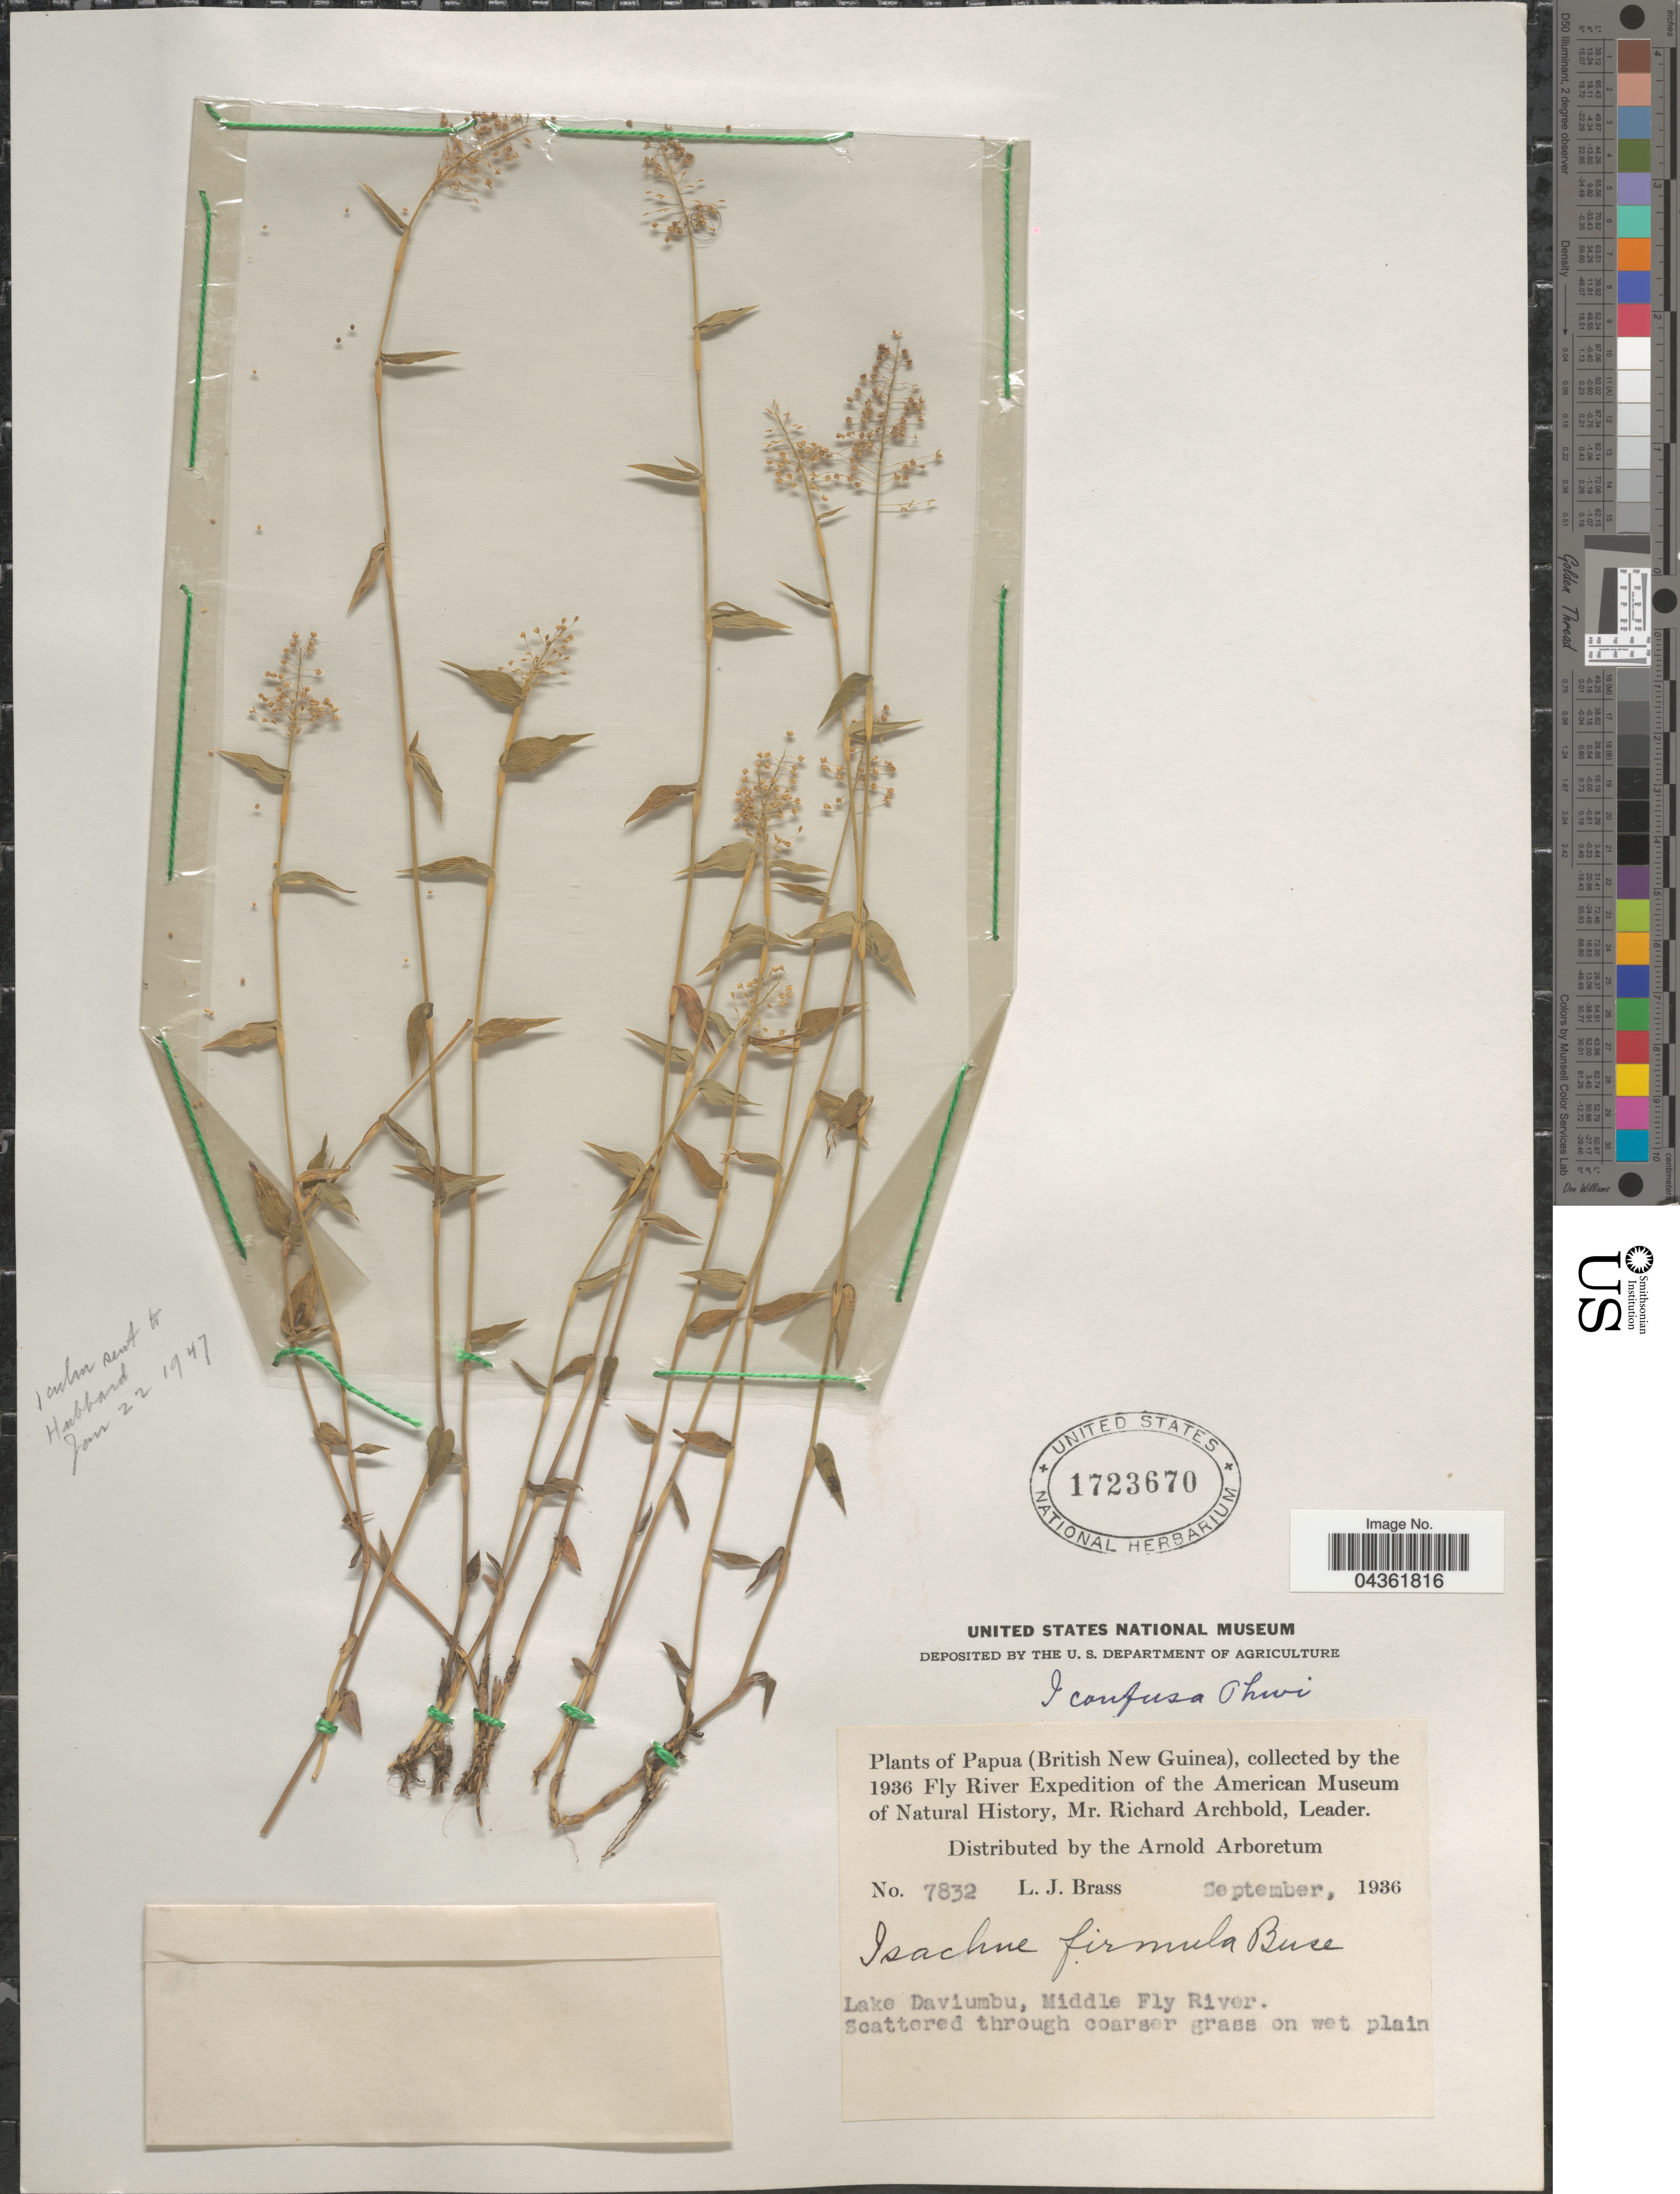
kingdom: Plantae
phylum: Tracheophyta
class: Liliopsida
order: Poales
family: Poaceae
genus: Isachne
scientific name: Isachne confusa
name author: Ohwi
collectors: L. J. Brass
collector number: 7832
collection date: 1936-09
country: Papua New Guinea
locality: Papua (British New Guinea). 1936 Fly River Expedition of the American Museum of Natural History. Lake Daviumbu, Middle Fly River.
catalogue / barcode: US 1723670